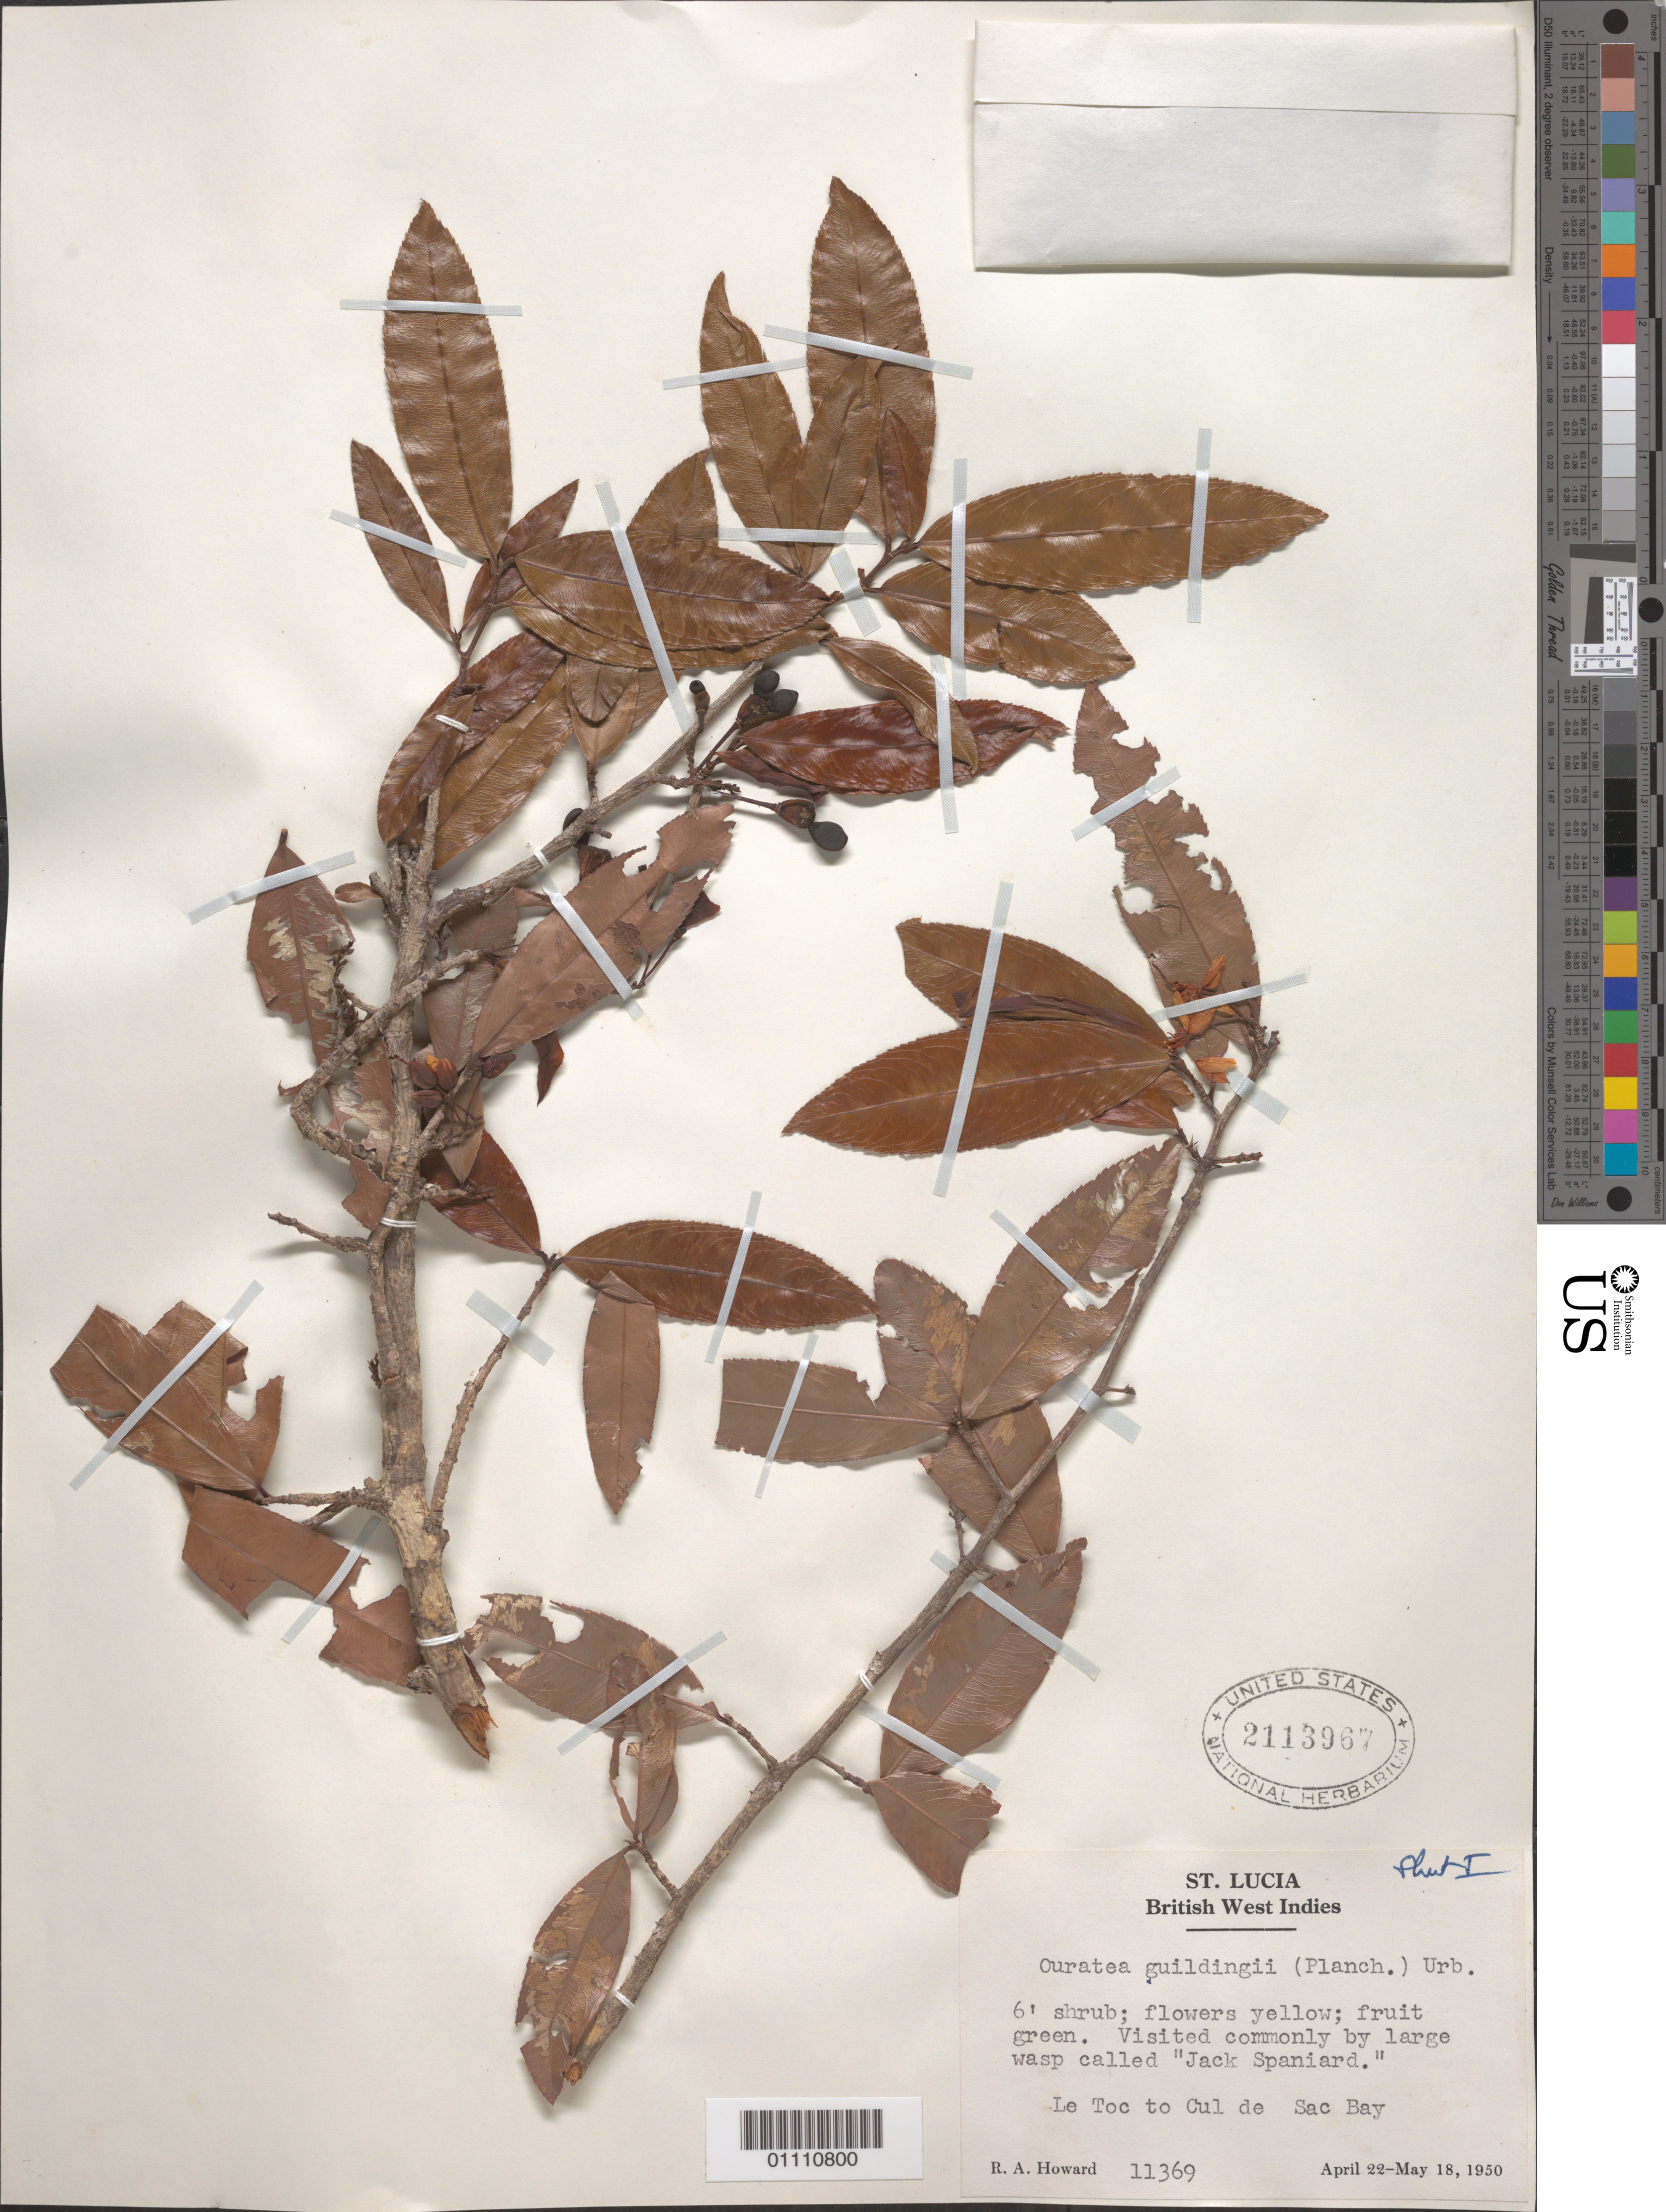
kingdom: Plantae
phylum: Tracheophyta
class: Magnoliopsida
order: Malpighiales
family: Ochnaceae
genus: Ouratea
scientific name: Ouratea guildingii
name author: (Planch.) Urb.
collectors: R. A. Howard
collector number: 11369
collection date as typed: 22 Apr 1950 to 18 May 1950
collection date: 1950-04-22/1950-05-18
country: St. Lucia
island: St. Lucia I.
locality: Le Toc to Cul de Sac Bay.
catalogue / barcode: US 2113967